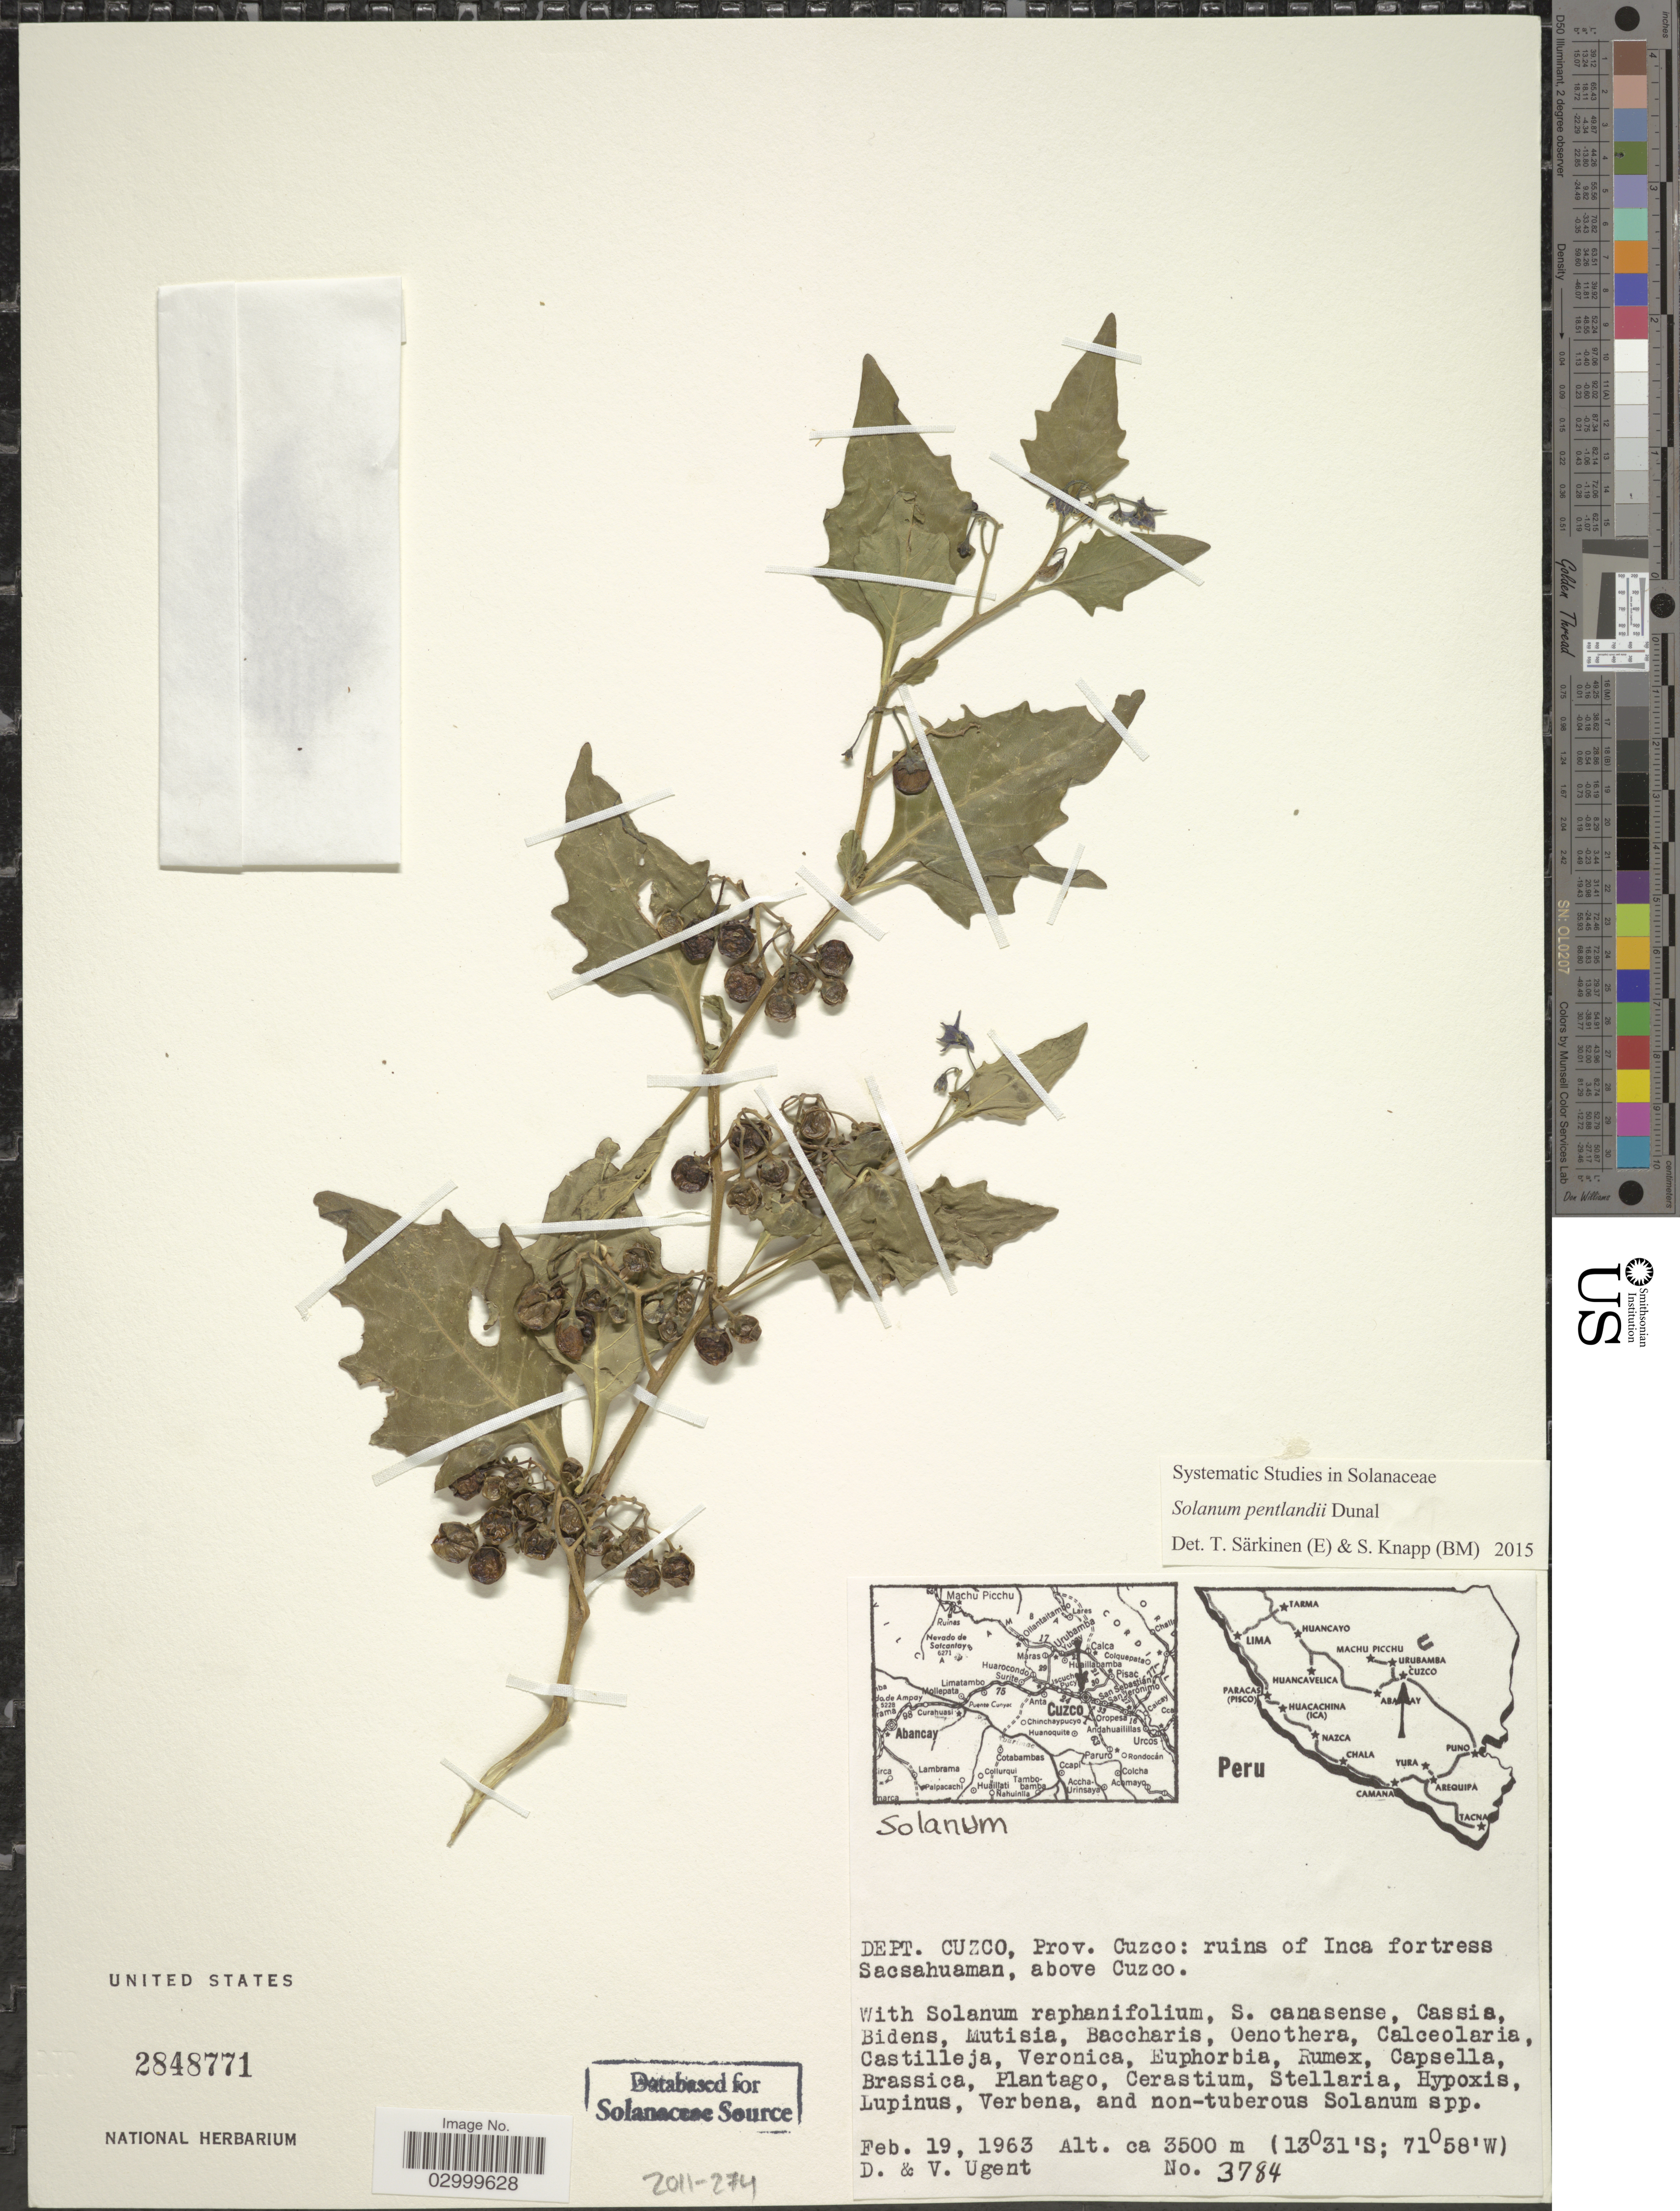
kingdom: Plantae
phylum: Tracheophyta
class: Magnoliopsida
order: Solanales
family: Solanaceae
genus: Solanum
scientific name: Solanum pentlandii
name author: Dunal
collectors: D. Ugent & V. Ugent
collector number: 3784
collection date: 1963-02-19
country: Peru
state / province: Cusco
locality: Dept. Cuzco, Prov. Cuzco: ruins of Inca fortress Sacsahuaman, above Cuzco.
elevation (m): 3500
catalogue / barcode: US 2848771